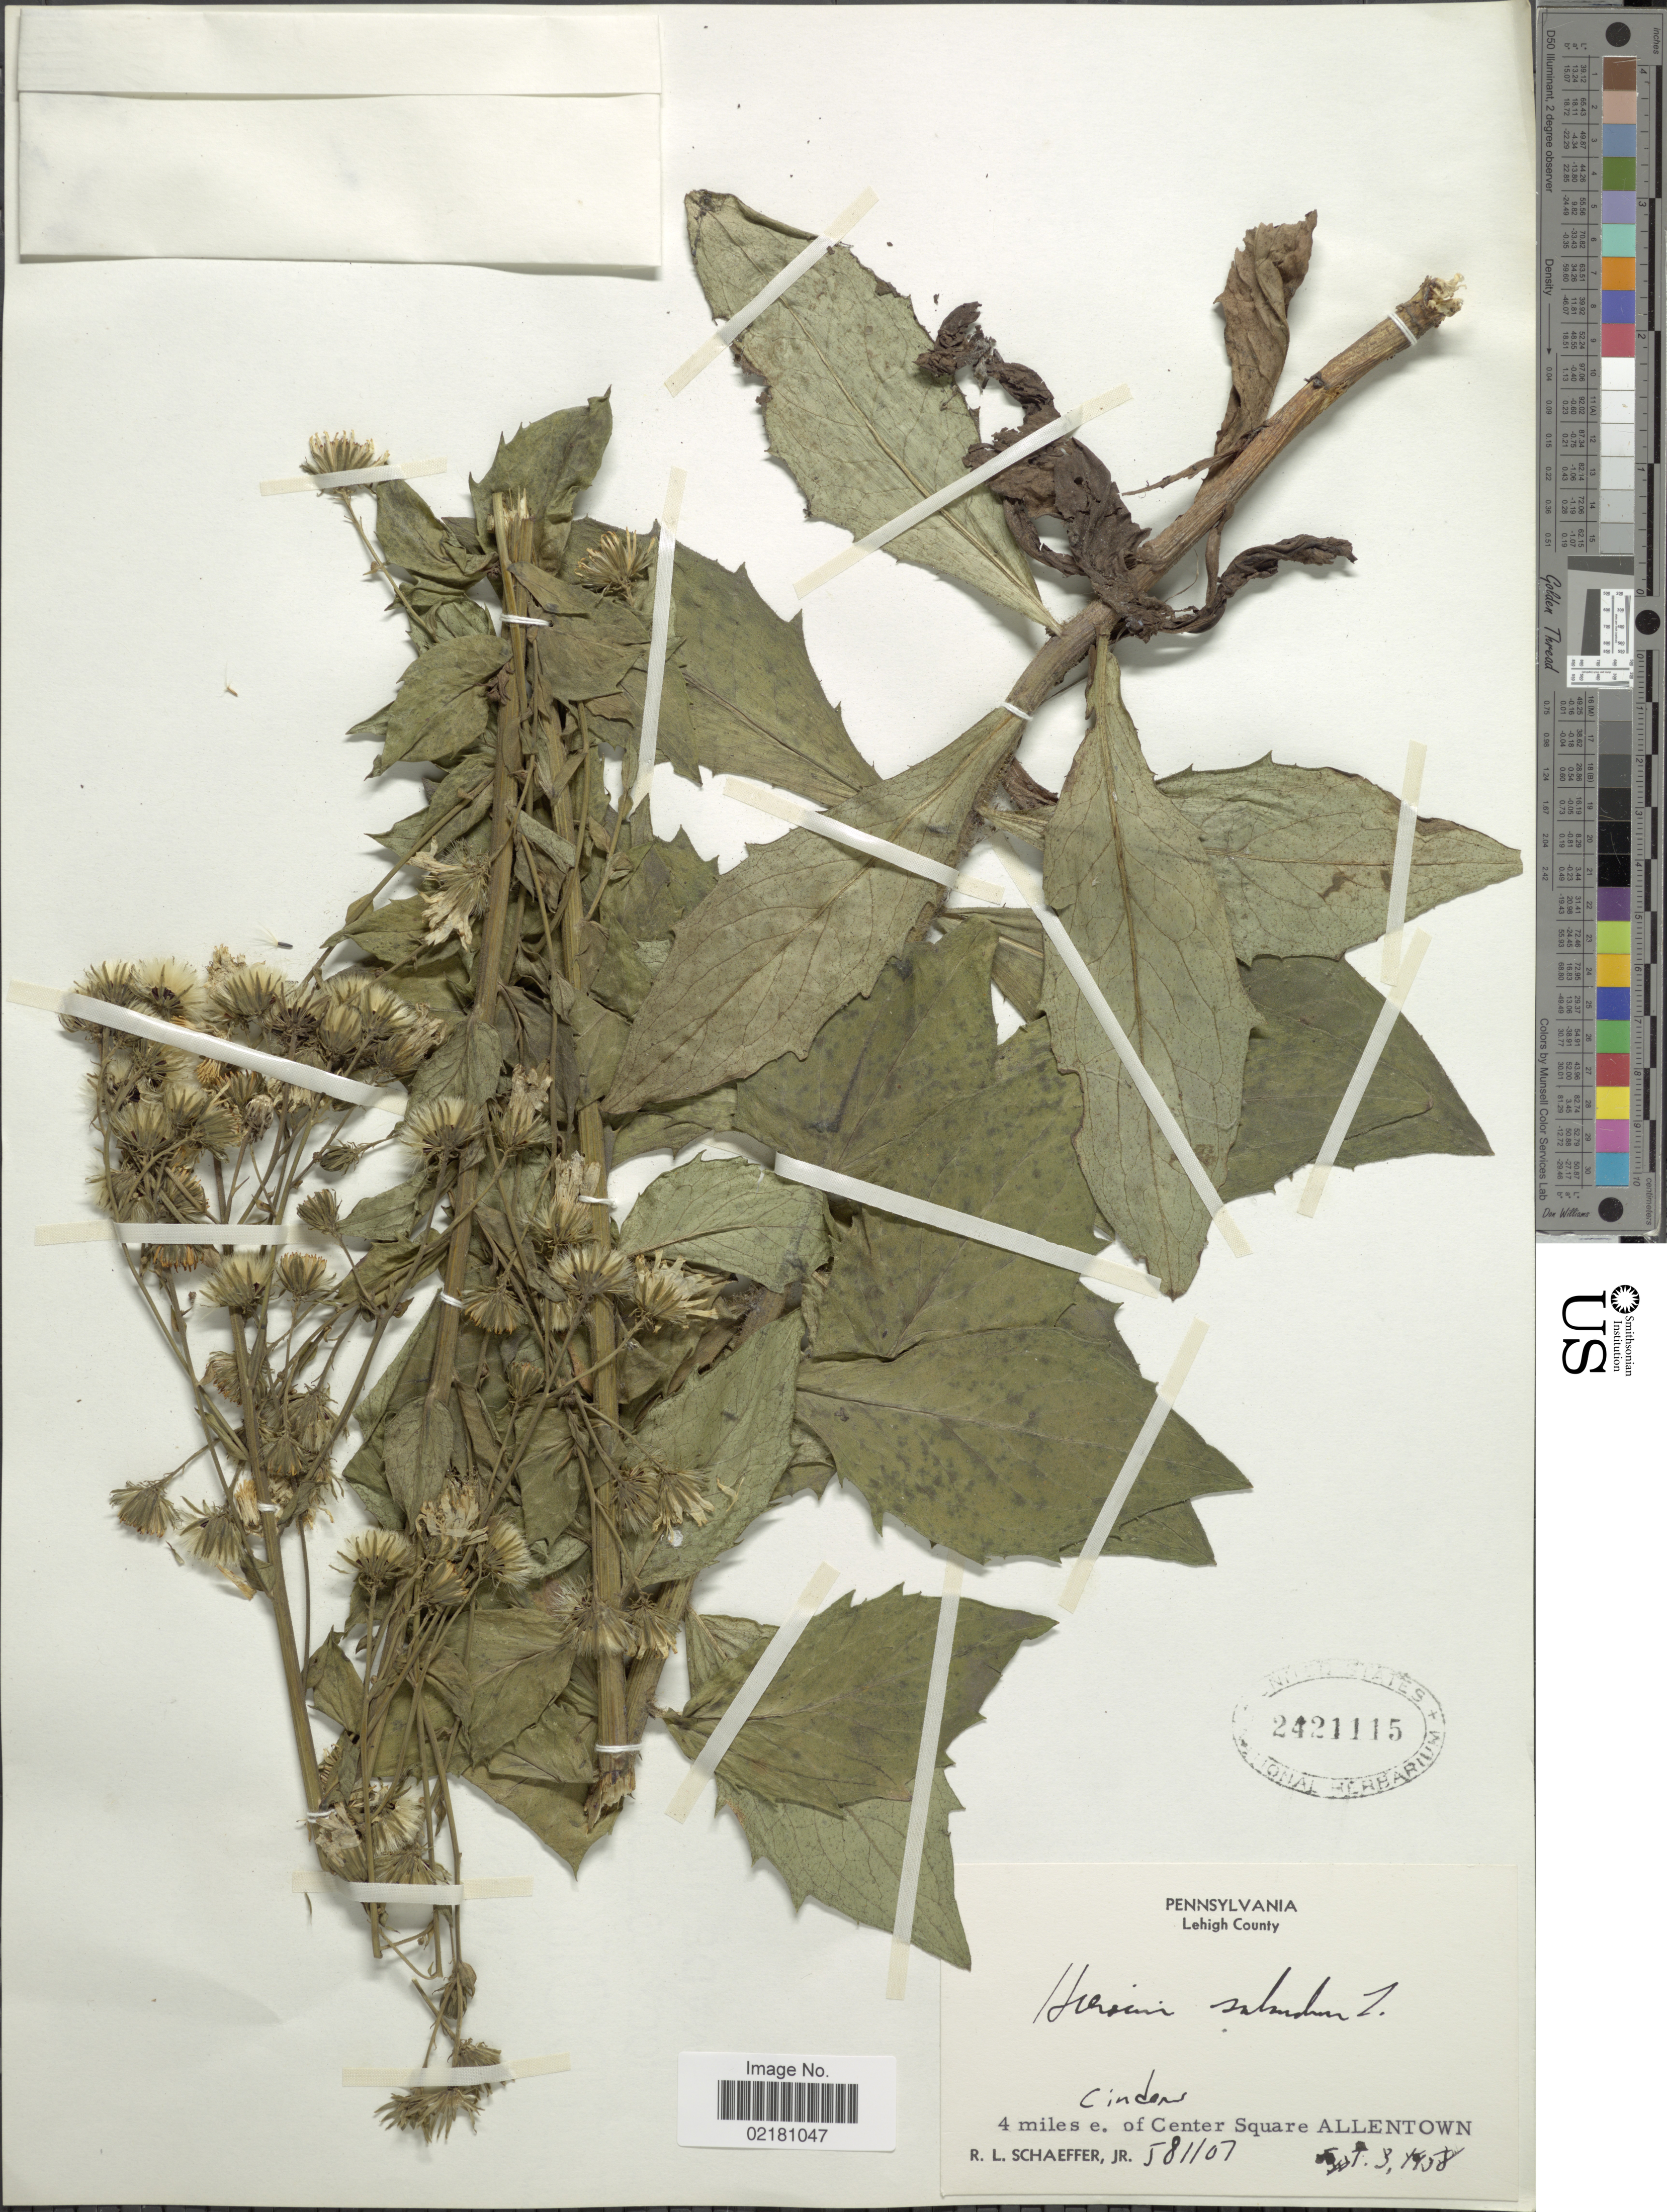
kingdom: Plantae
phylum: Tracheophyta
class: Magnoliopsida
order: Asterales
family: Asteraceae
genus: Hieracium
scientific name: Hieracium sabaudum subsp. vagum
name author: Zahn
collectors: R. L. Schaeffer Jr.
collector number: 581107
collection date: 1958-09-08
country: United States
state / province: Pennsylvania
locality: Lehigh County. Cinders. 4 miles e. of Center Square Allentown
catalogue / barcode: US 2421115